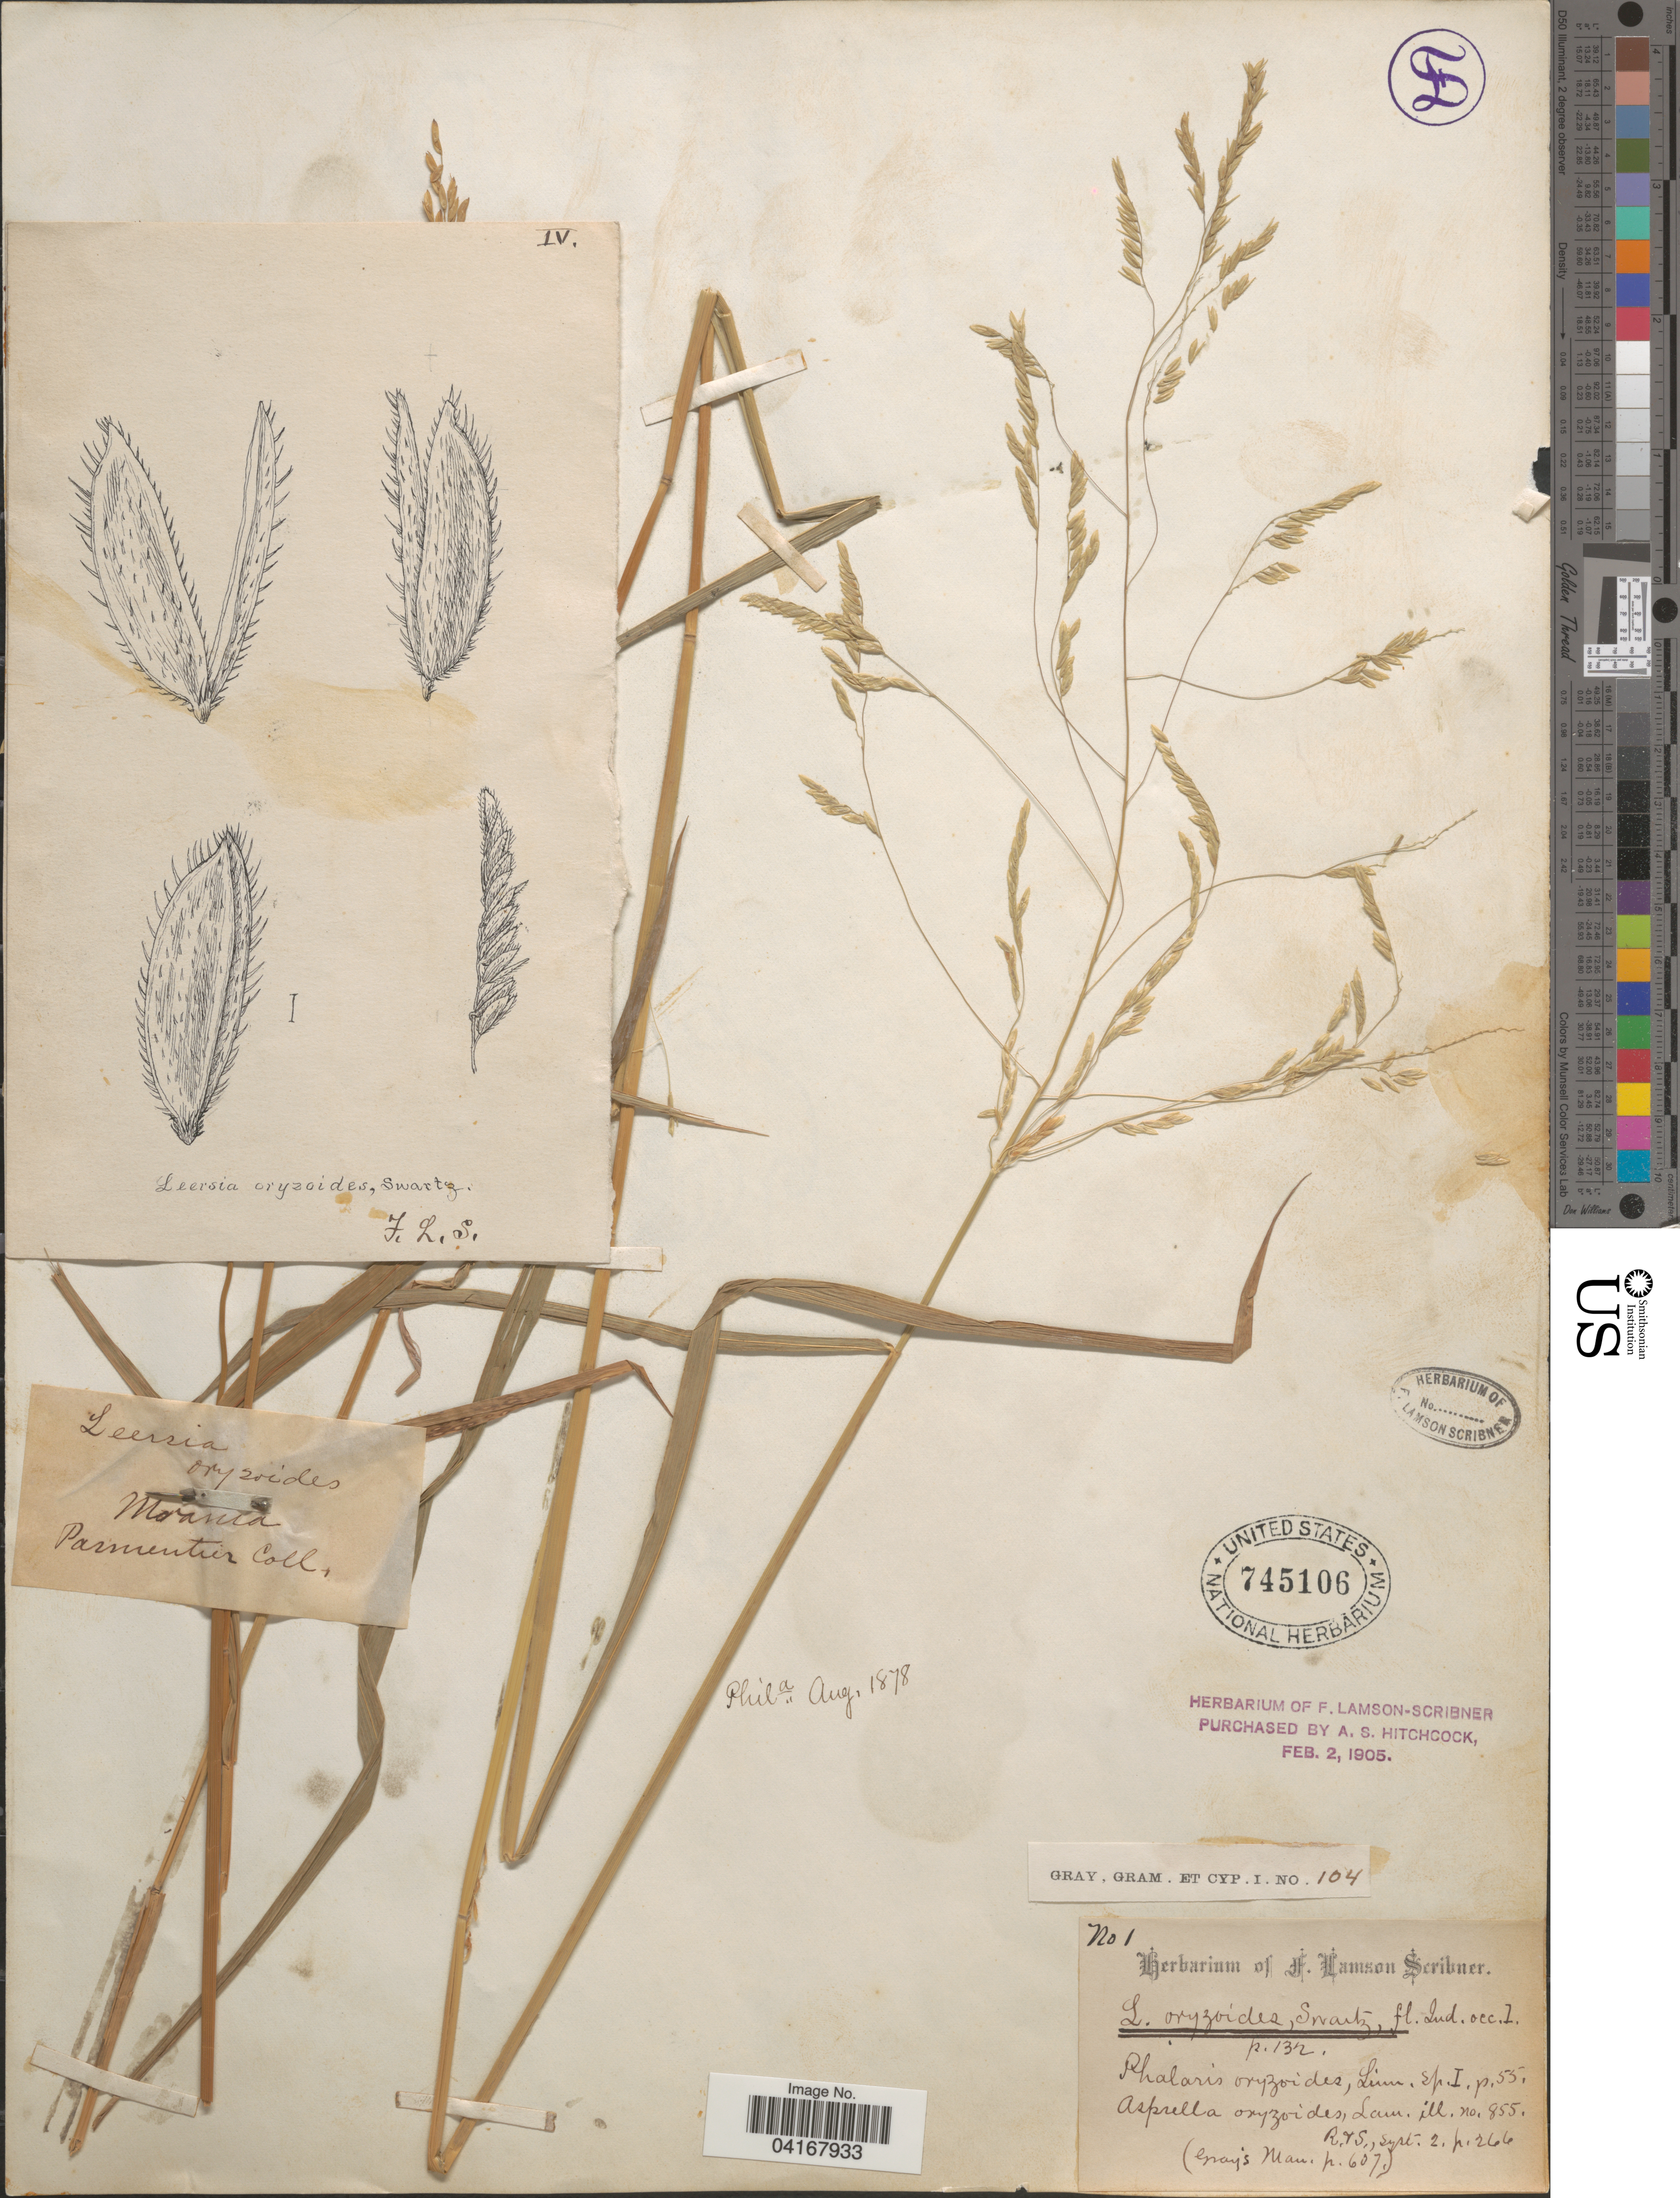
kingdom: Plantae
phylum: Tracheophyta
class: Liliopsida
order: Poales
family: Poaceae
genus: Leersia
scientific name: Leersia oryzoides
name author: (L.) Sw.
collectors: -- Parmentier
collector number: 1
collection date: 1878-08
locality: Morania [interpreted].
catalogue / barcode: US 745106